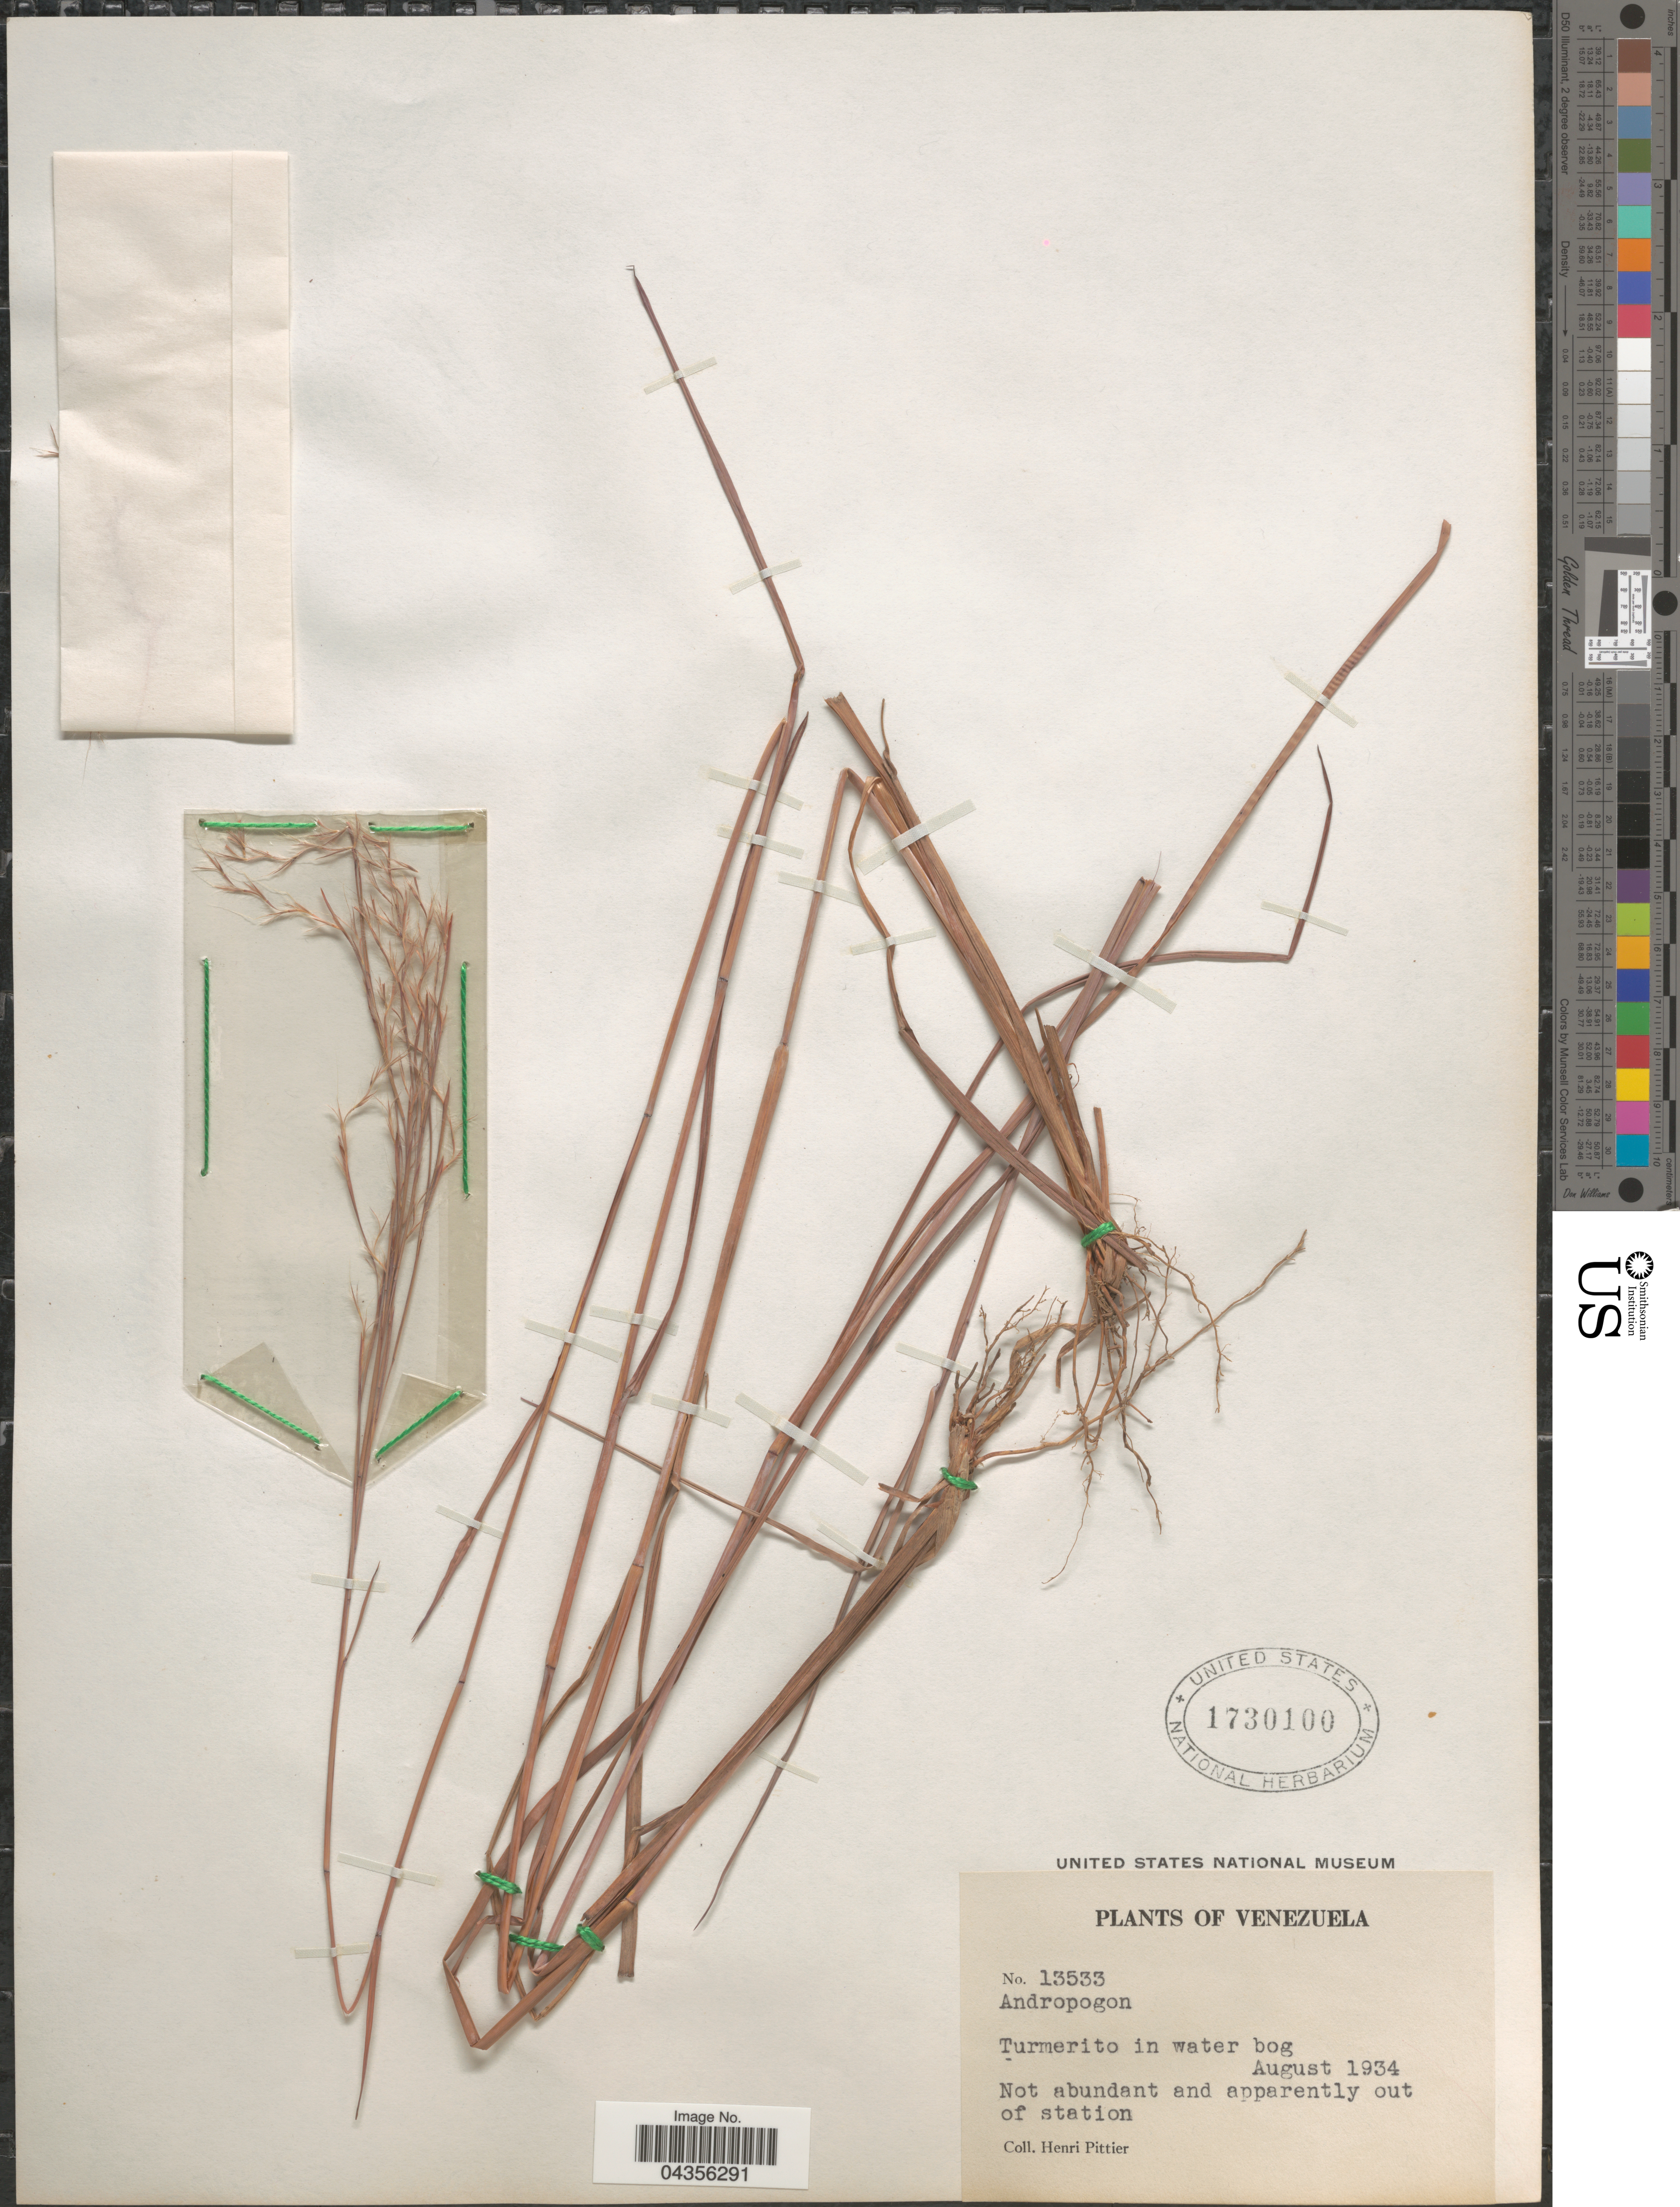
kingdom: Plantae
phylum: Tracheophyta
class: Liliopsida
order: Poales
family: Poaceae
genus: Schizachyrium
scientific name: Schizachyrium condensatum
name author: (Kunth) Nees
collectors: H. F. Pittier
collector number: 13533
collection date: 1934-08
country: Venezuela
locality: Turmerito in water bog.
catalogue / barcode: US 1730100